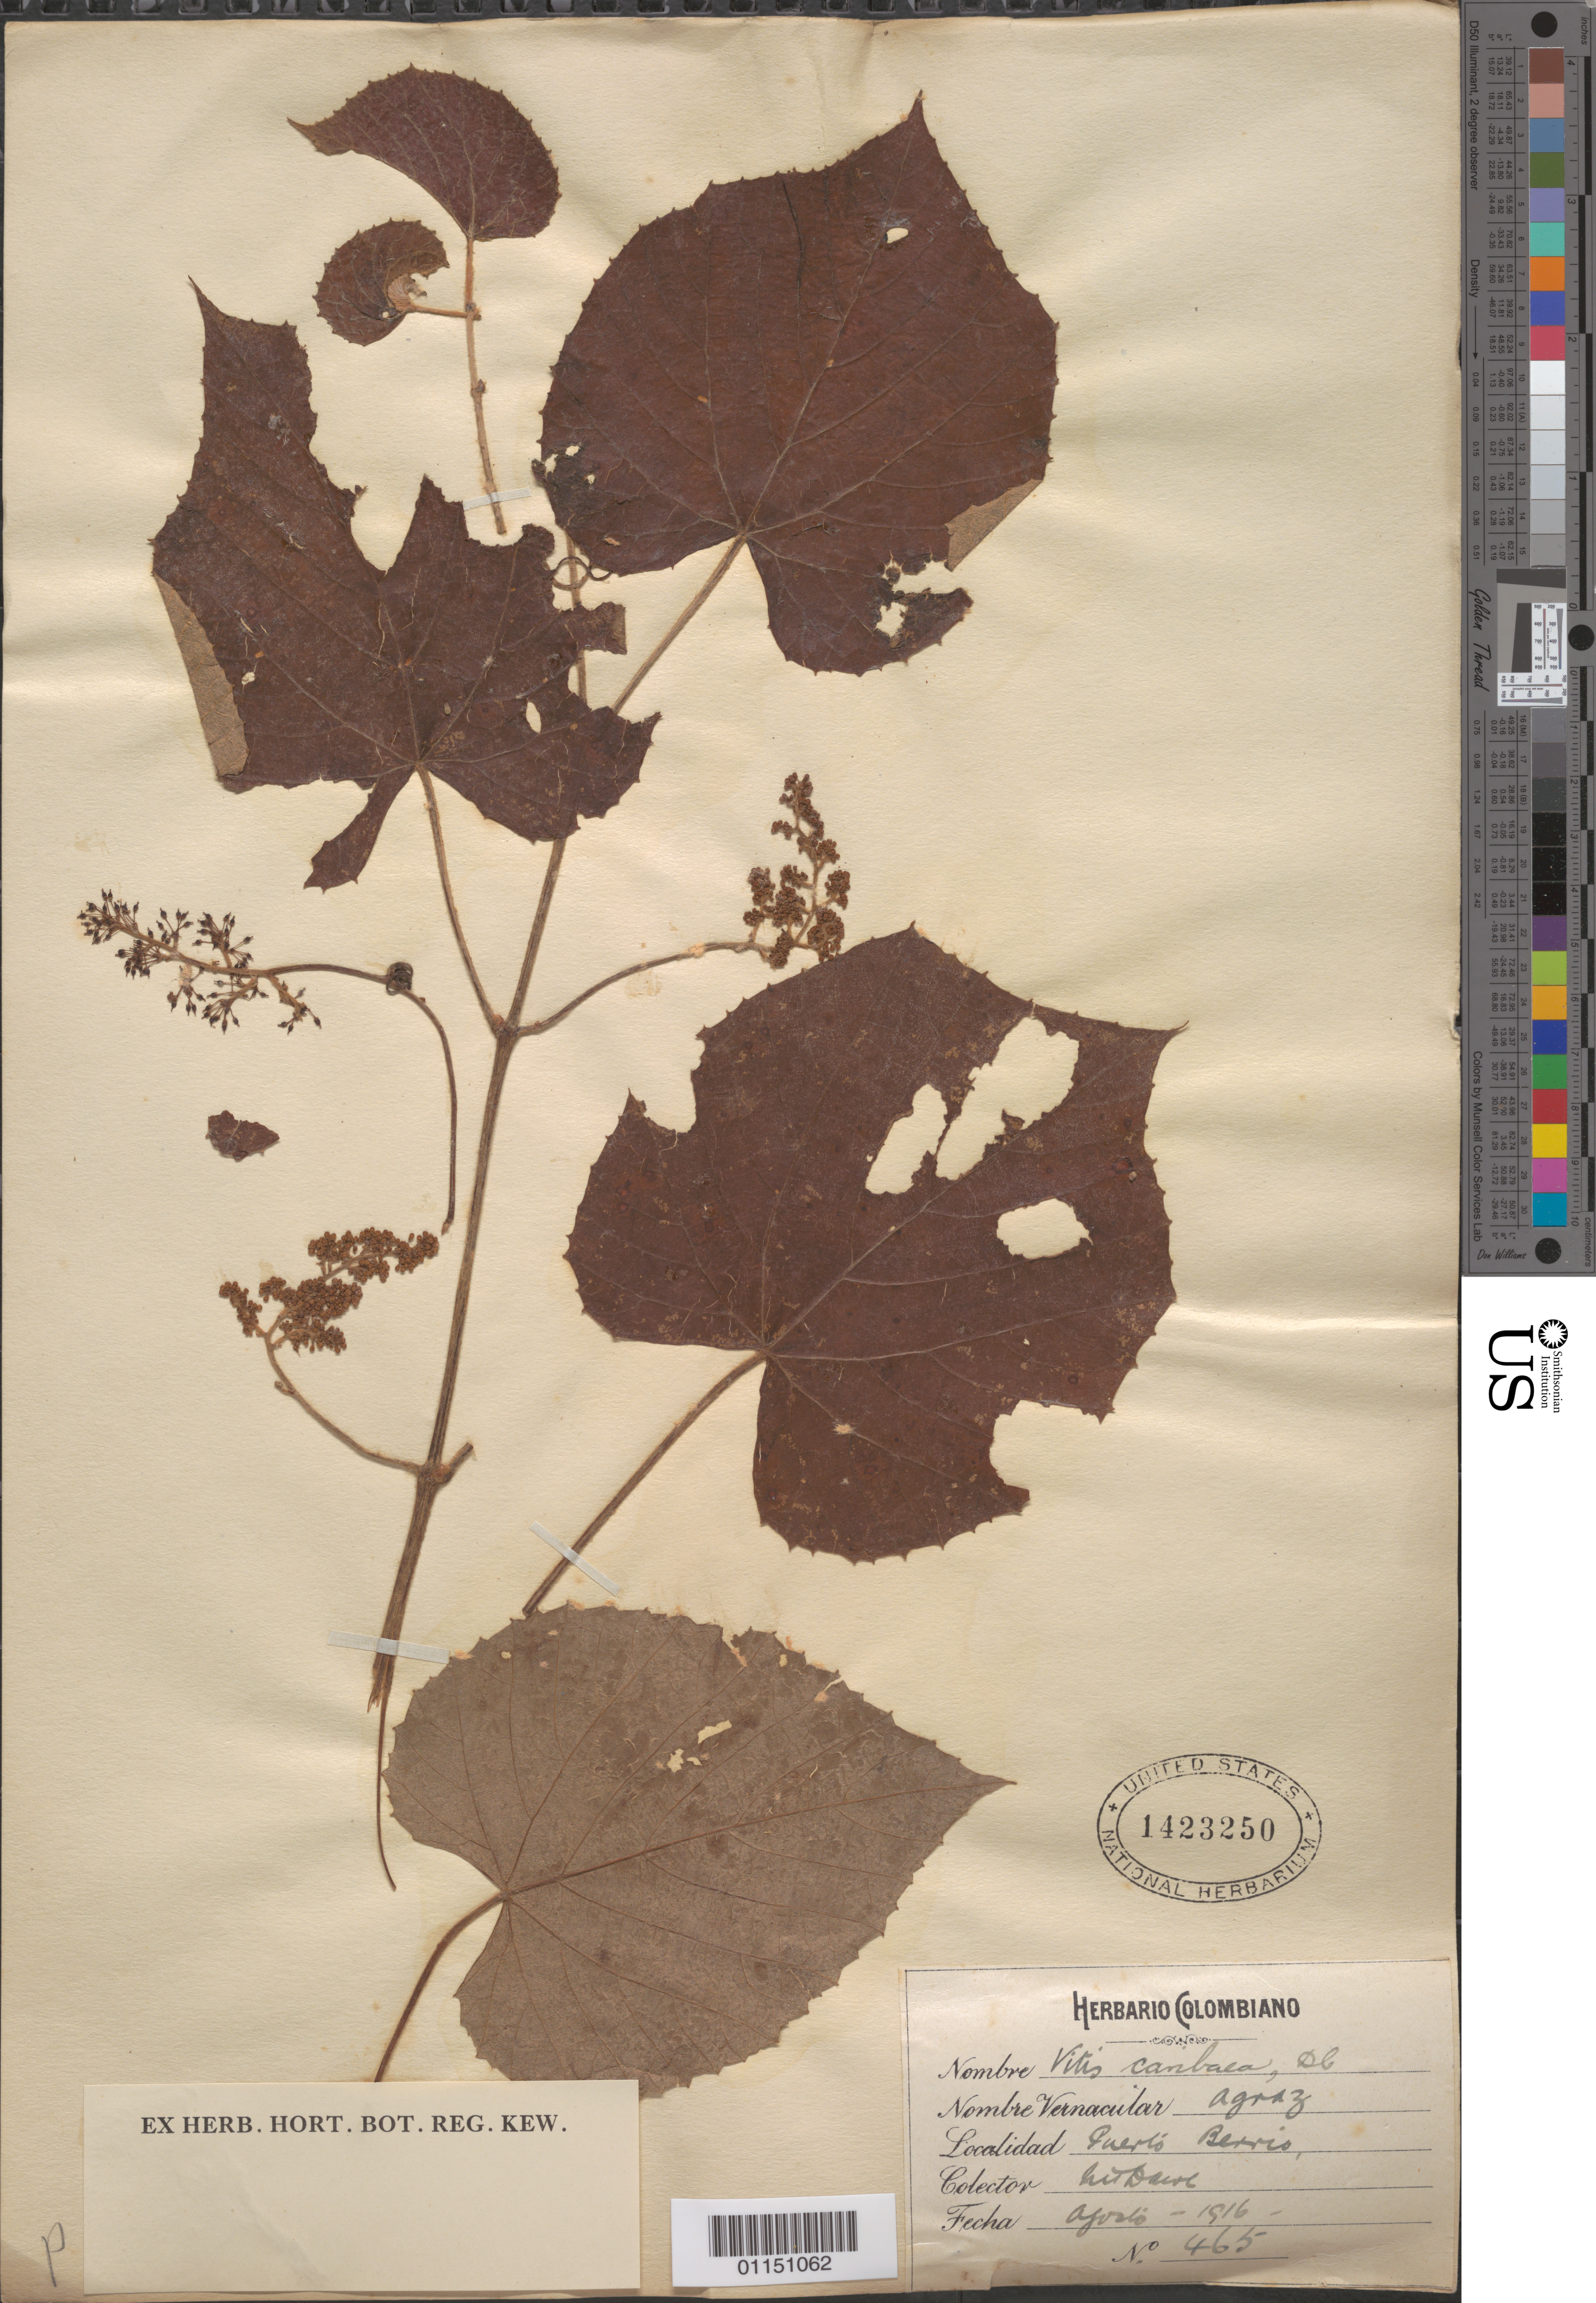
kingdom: Plantae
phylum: Tracheophyta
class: Magnoliopsida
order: Vitales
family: Vitaceae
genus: Vitis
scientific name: Vitis tiliaefolia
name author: Willd.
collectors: M. T. Dawe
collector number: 465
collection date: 1916-08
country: Colombia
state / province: Antioquia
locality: Puerto Berrio.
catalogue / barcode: US 1423250